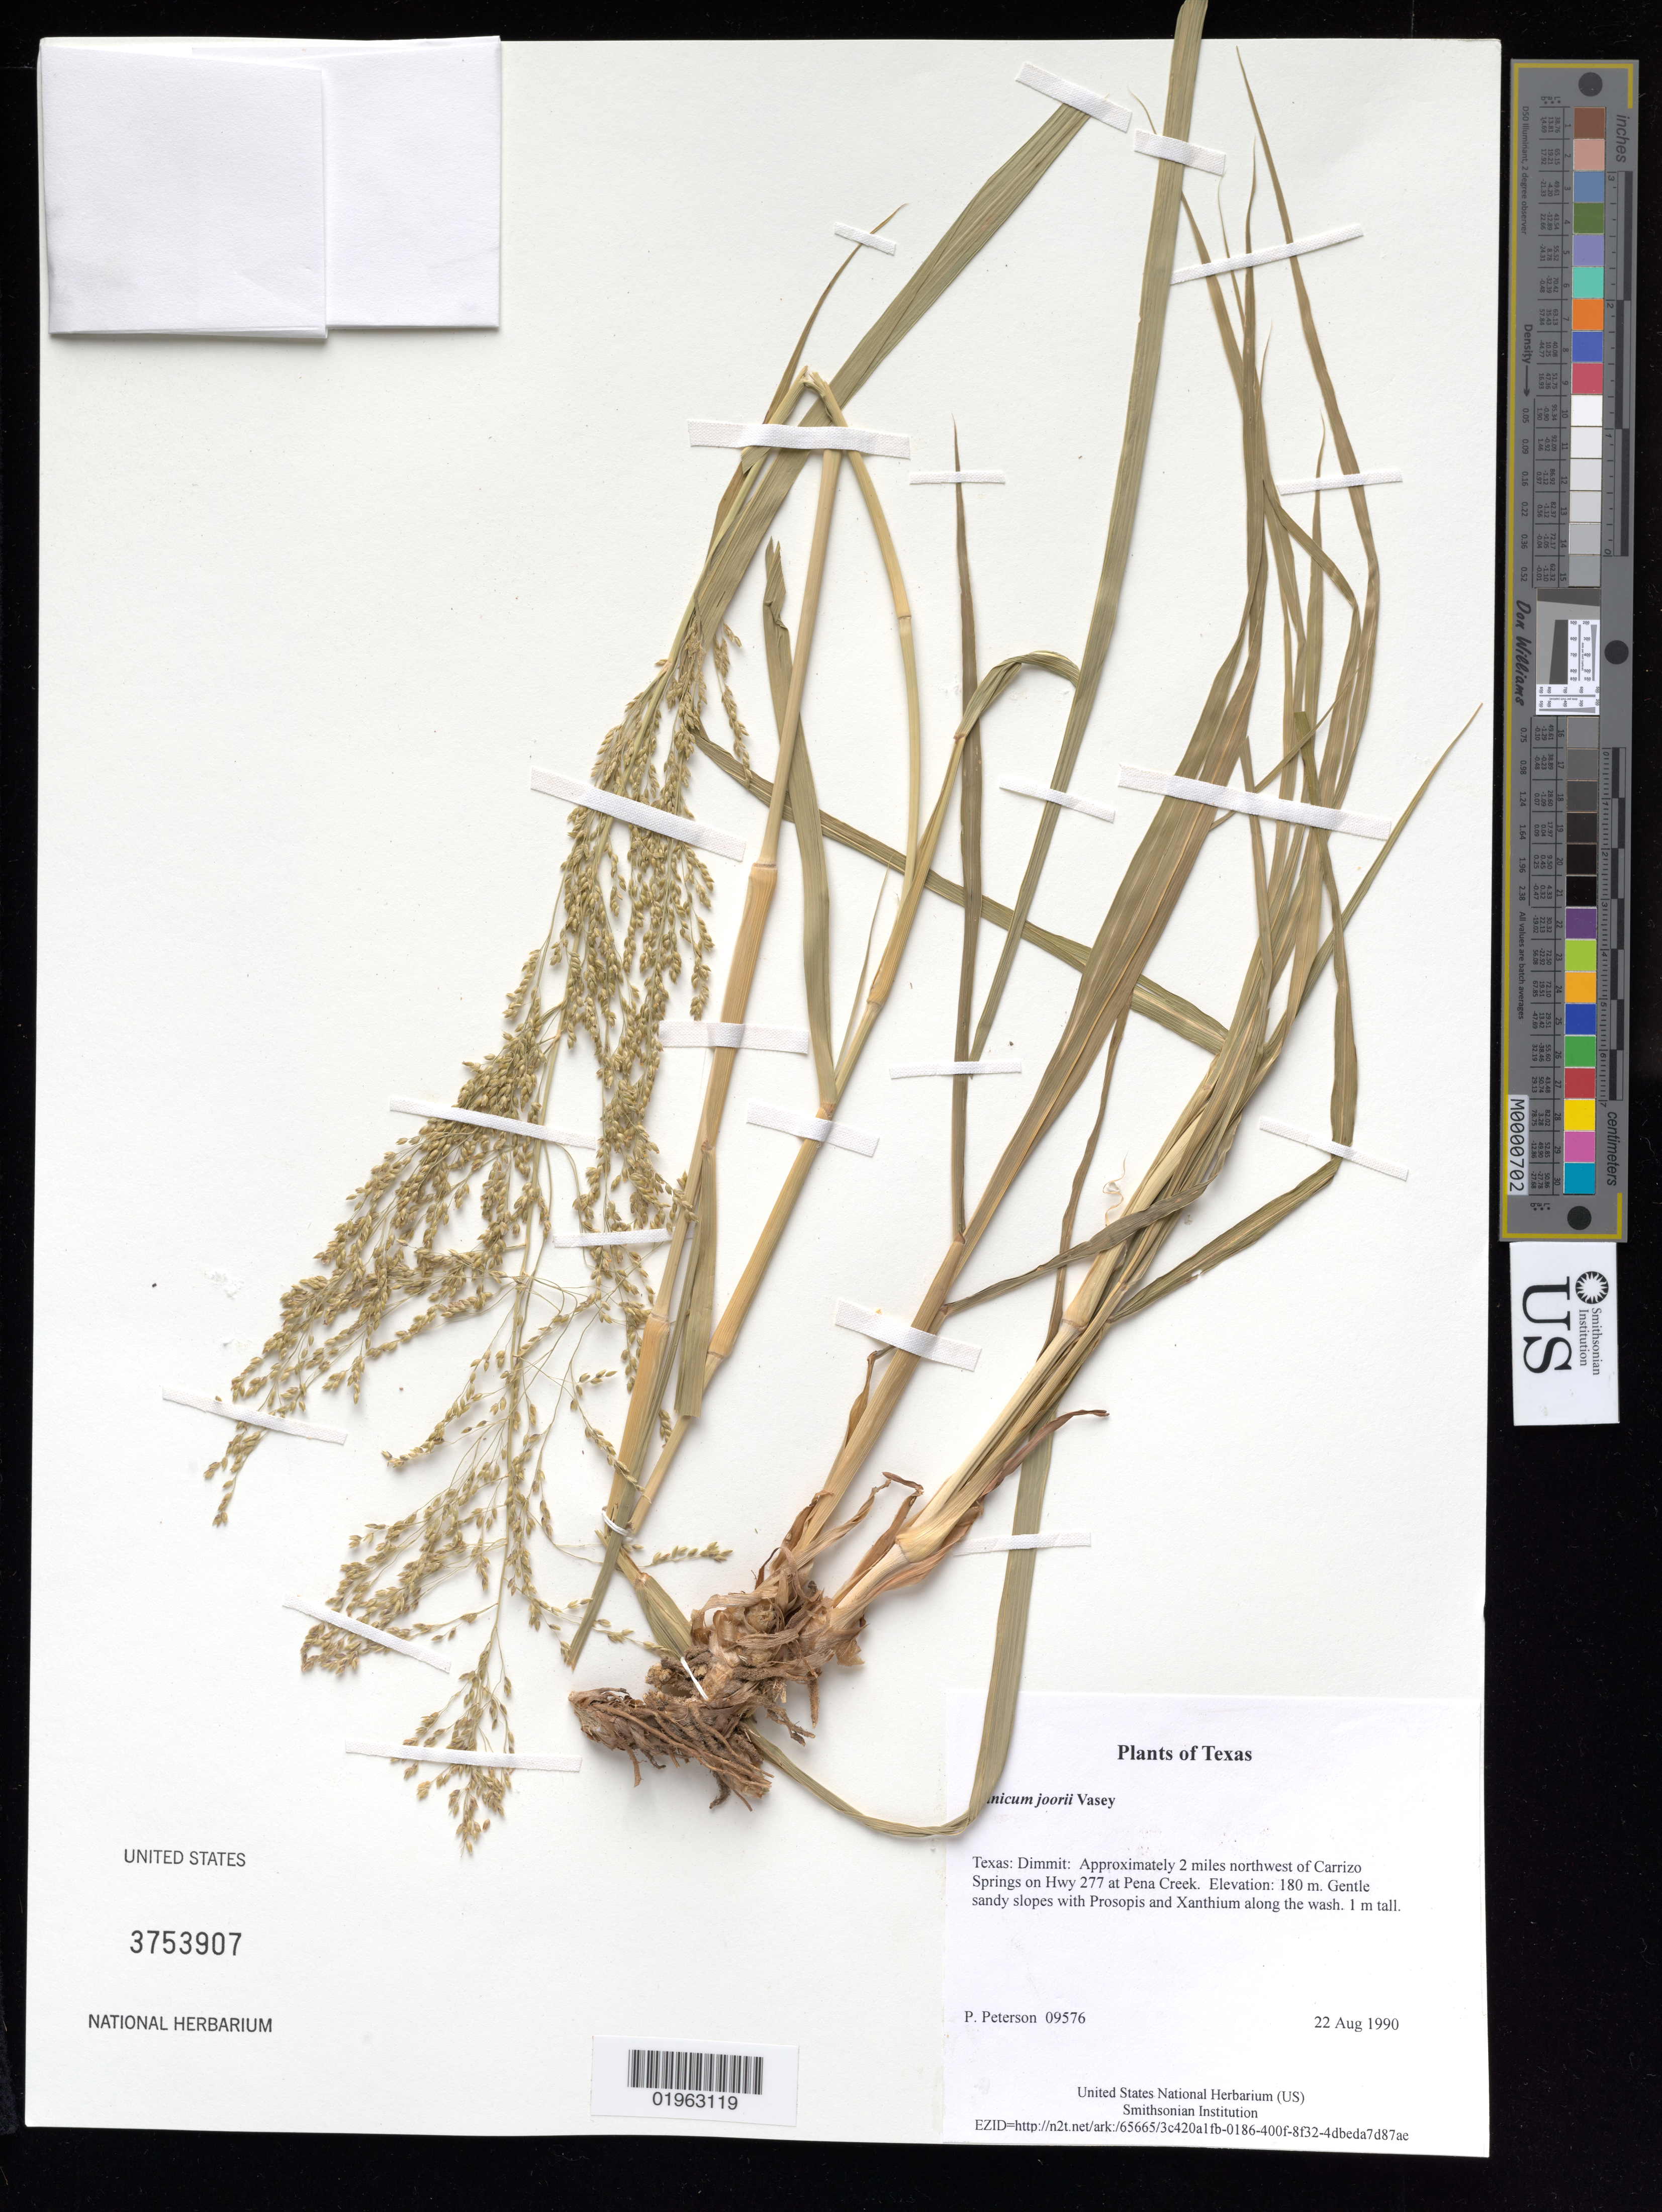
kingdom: Plantae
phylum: Tracheophyta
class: Liliopsida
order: Poales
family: Poaceae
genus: Panicum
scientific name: Panicum sp.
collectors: P. M. Peterson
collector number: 09576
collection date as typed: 22 Aug 1990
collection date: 1990-08-22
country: United States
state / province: Texas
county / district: Dimmit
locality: Approximately 2 miles northwest of Carrizo Springs on Hwy 277 at Pena Creek.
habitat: Gentle sandy slopes with Prosopis and Xanthium along the wash.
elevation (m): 180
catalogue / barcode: US 3753907